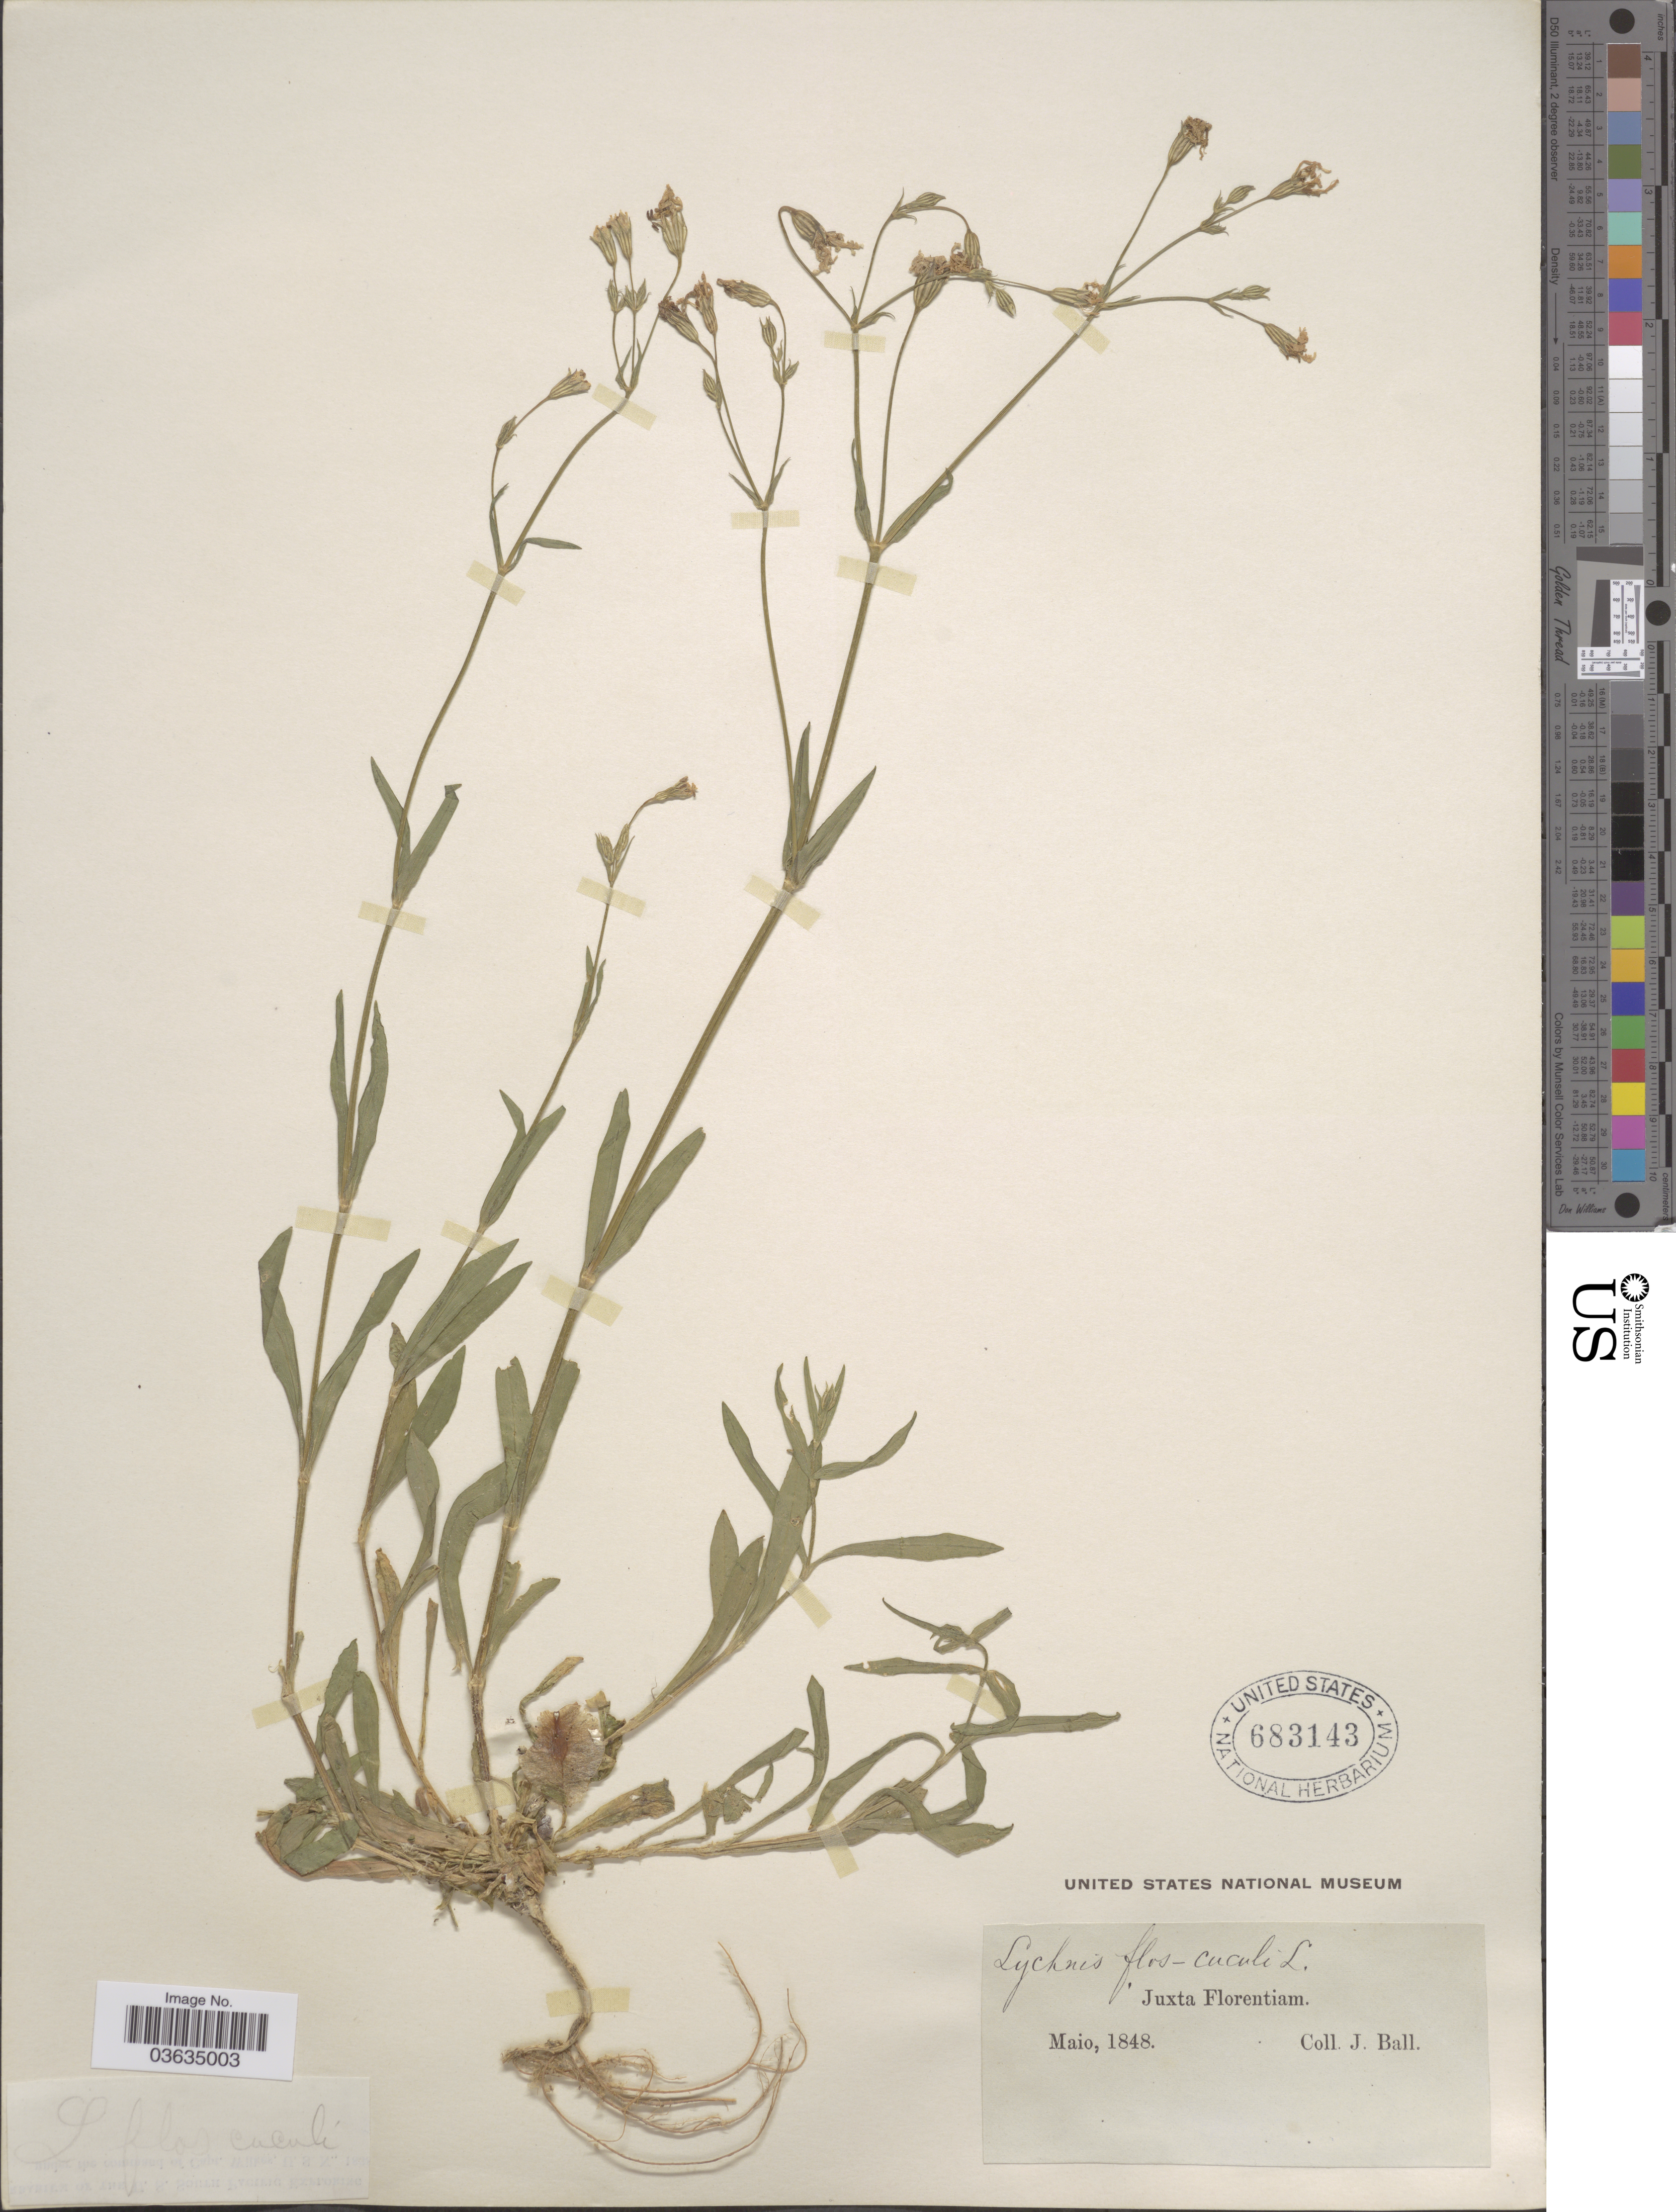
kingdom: Plantae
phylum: Tracheophyta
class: Magnoliopsida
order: Caryophyllales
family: Caryophyllaceae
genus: Silene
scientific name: Silene flos-cuculi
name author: (L.) Greuter & Burdet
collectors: J. Ball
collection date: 1848-05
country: Italy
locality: Juxta Florentiam.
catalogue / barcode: US 683143